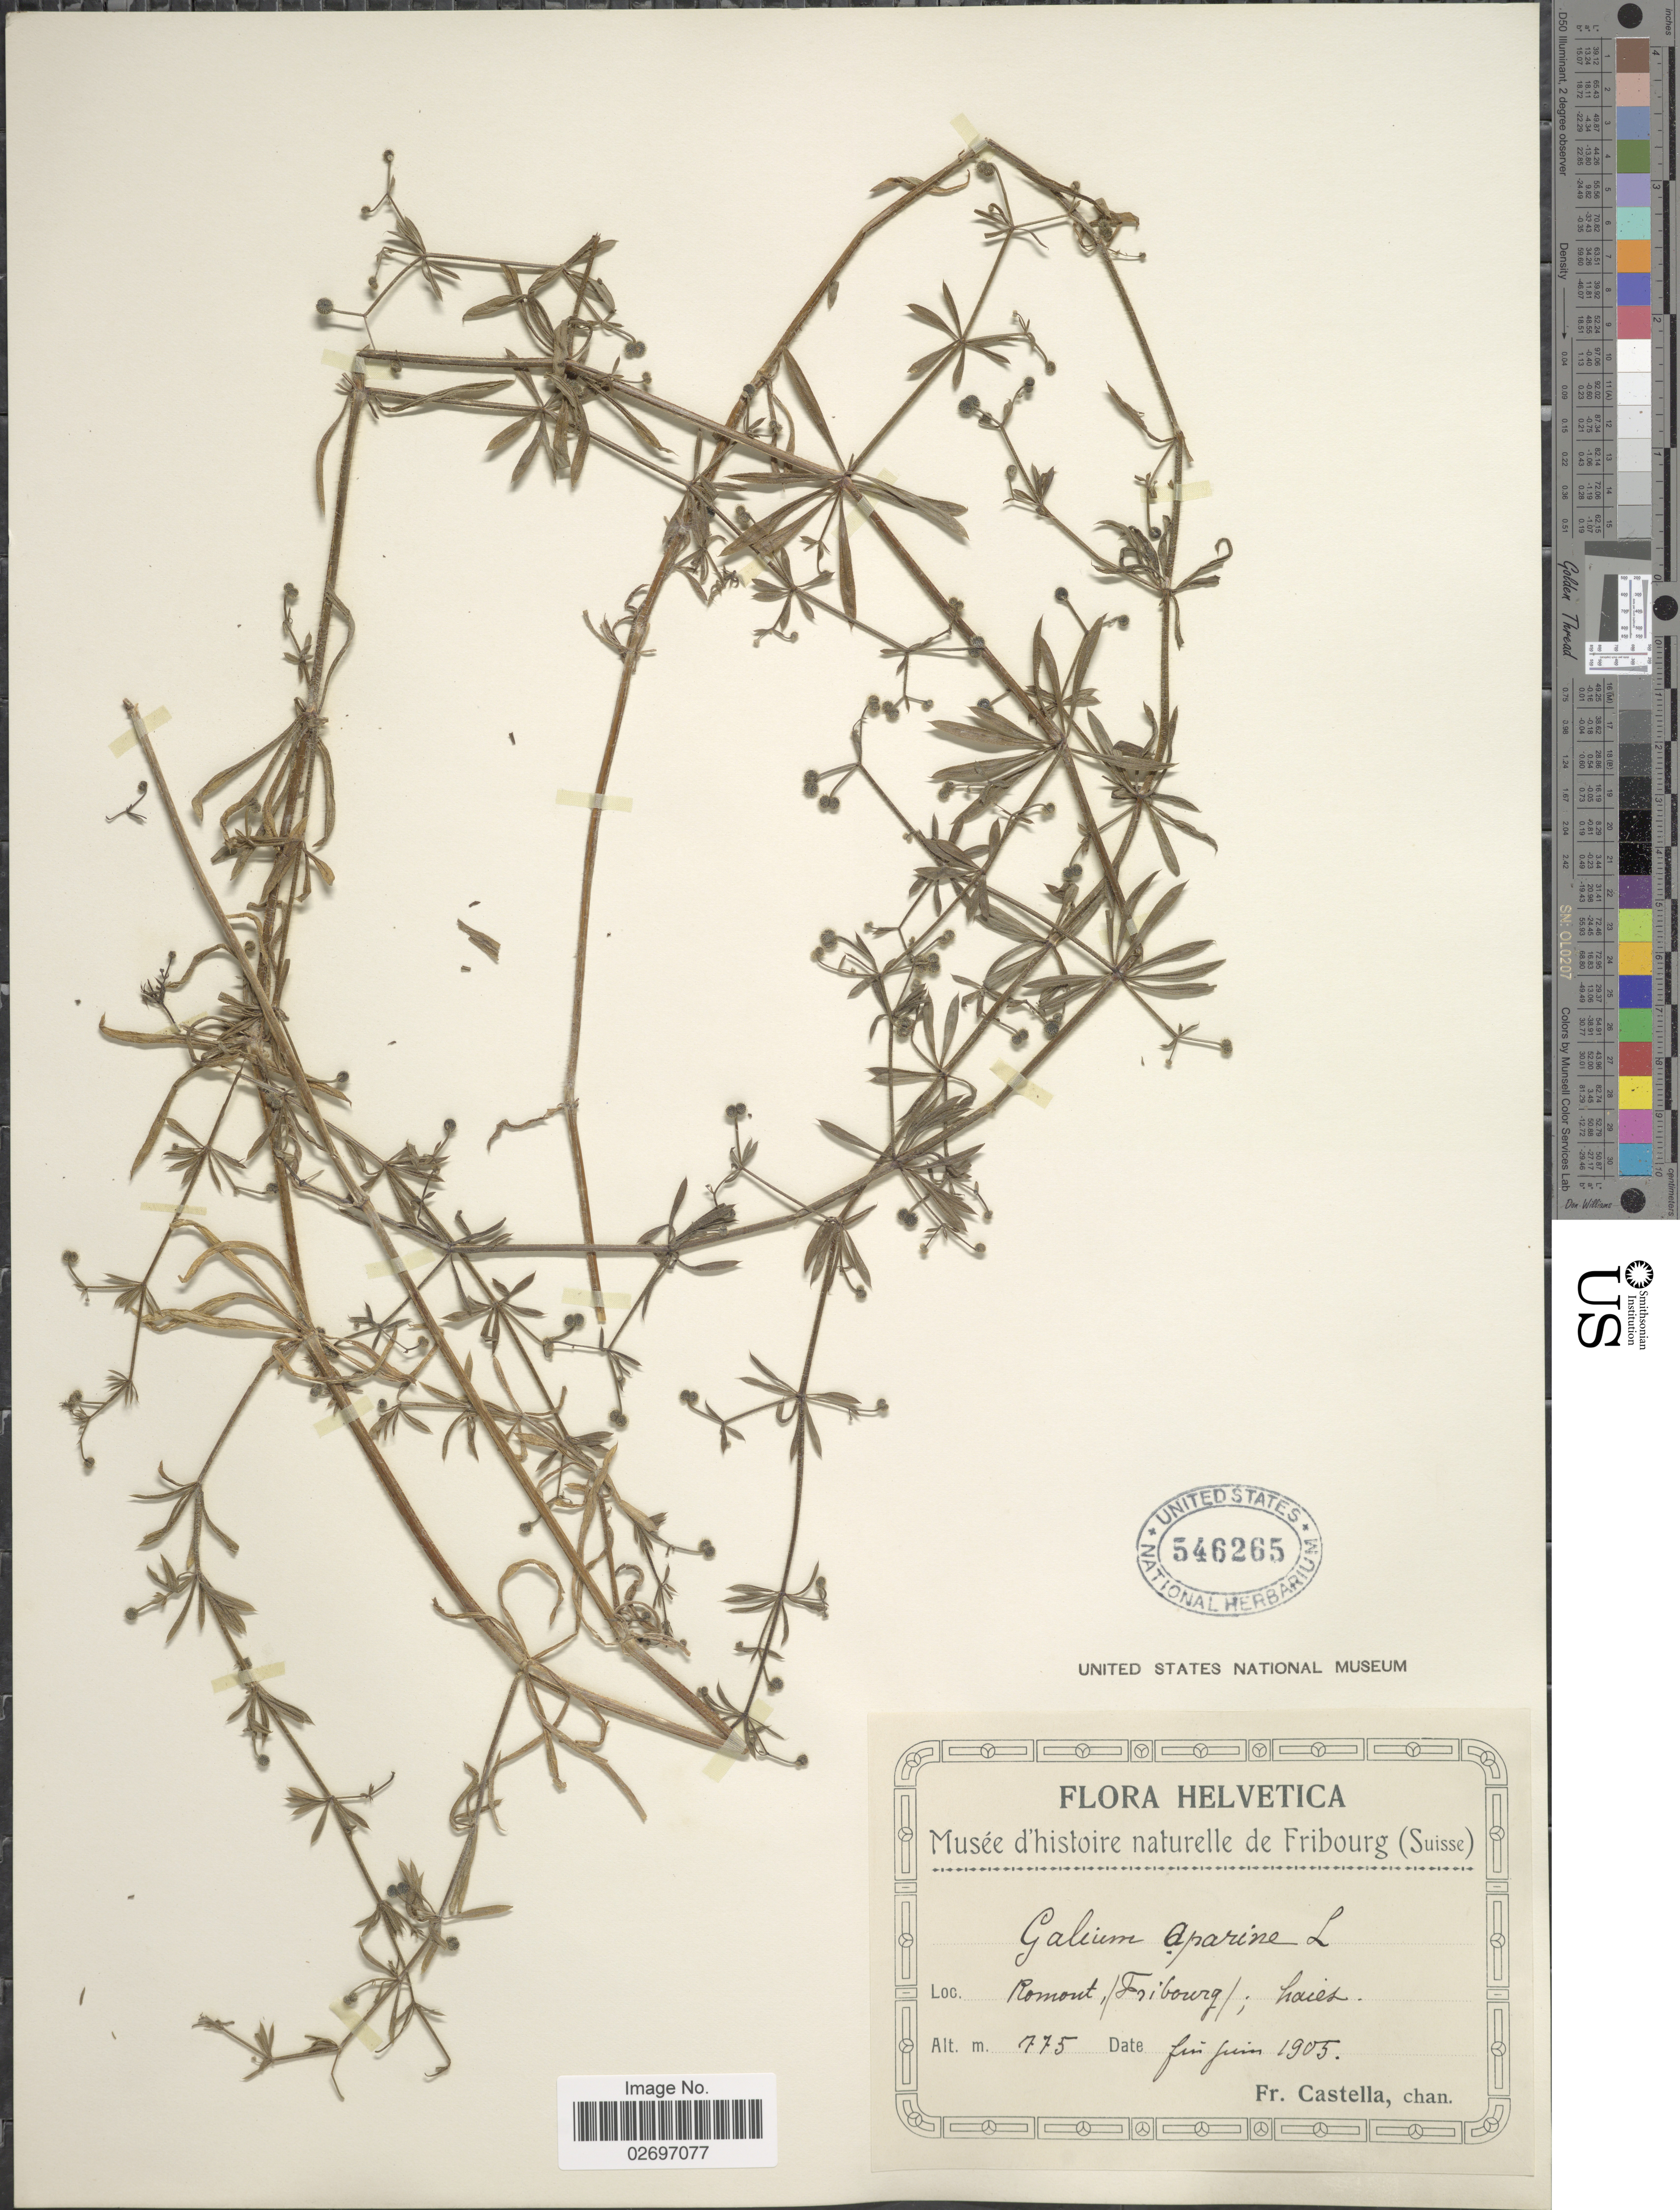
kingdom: Plantae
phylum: Tracheophyta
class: Magnoliopsida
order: Gentianales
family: Rubiaceae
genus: Galium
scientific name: Galium aparine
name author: L.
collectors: Fr. Castella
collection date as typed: fin juin 1905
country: Switzerland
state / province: Fribourg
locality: Helvetica. Romont, (Fribourg)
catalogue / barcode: US 546265